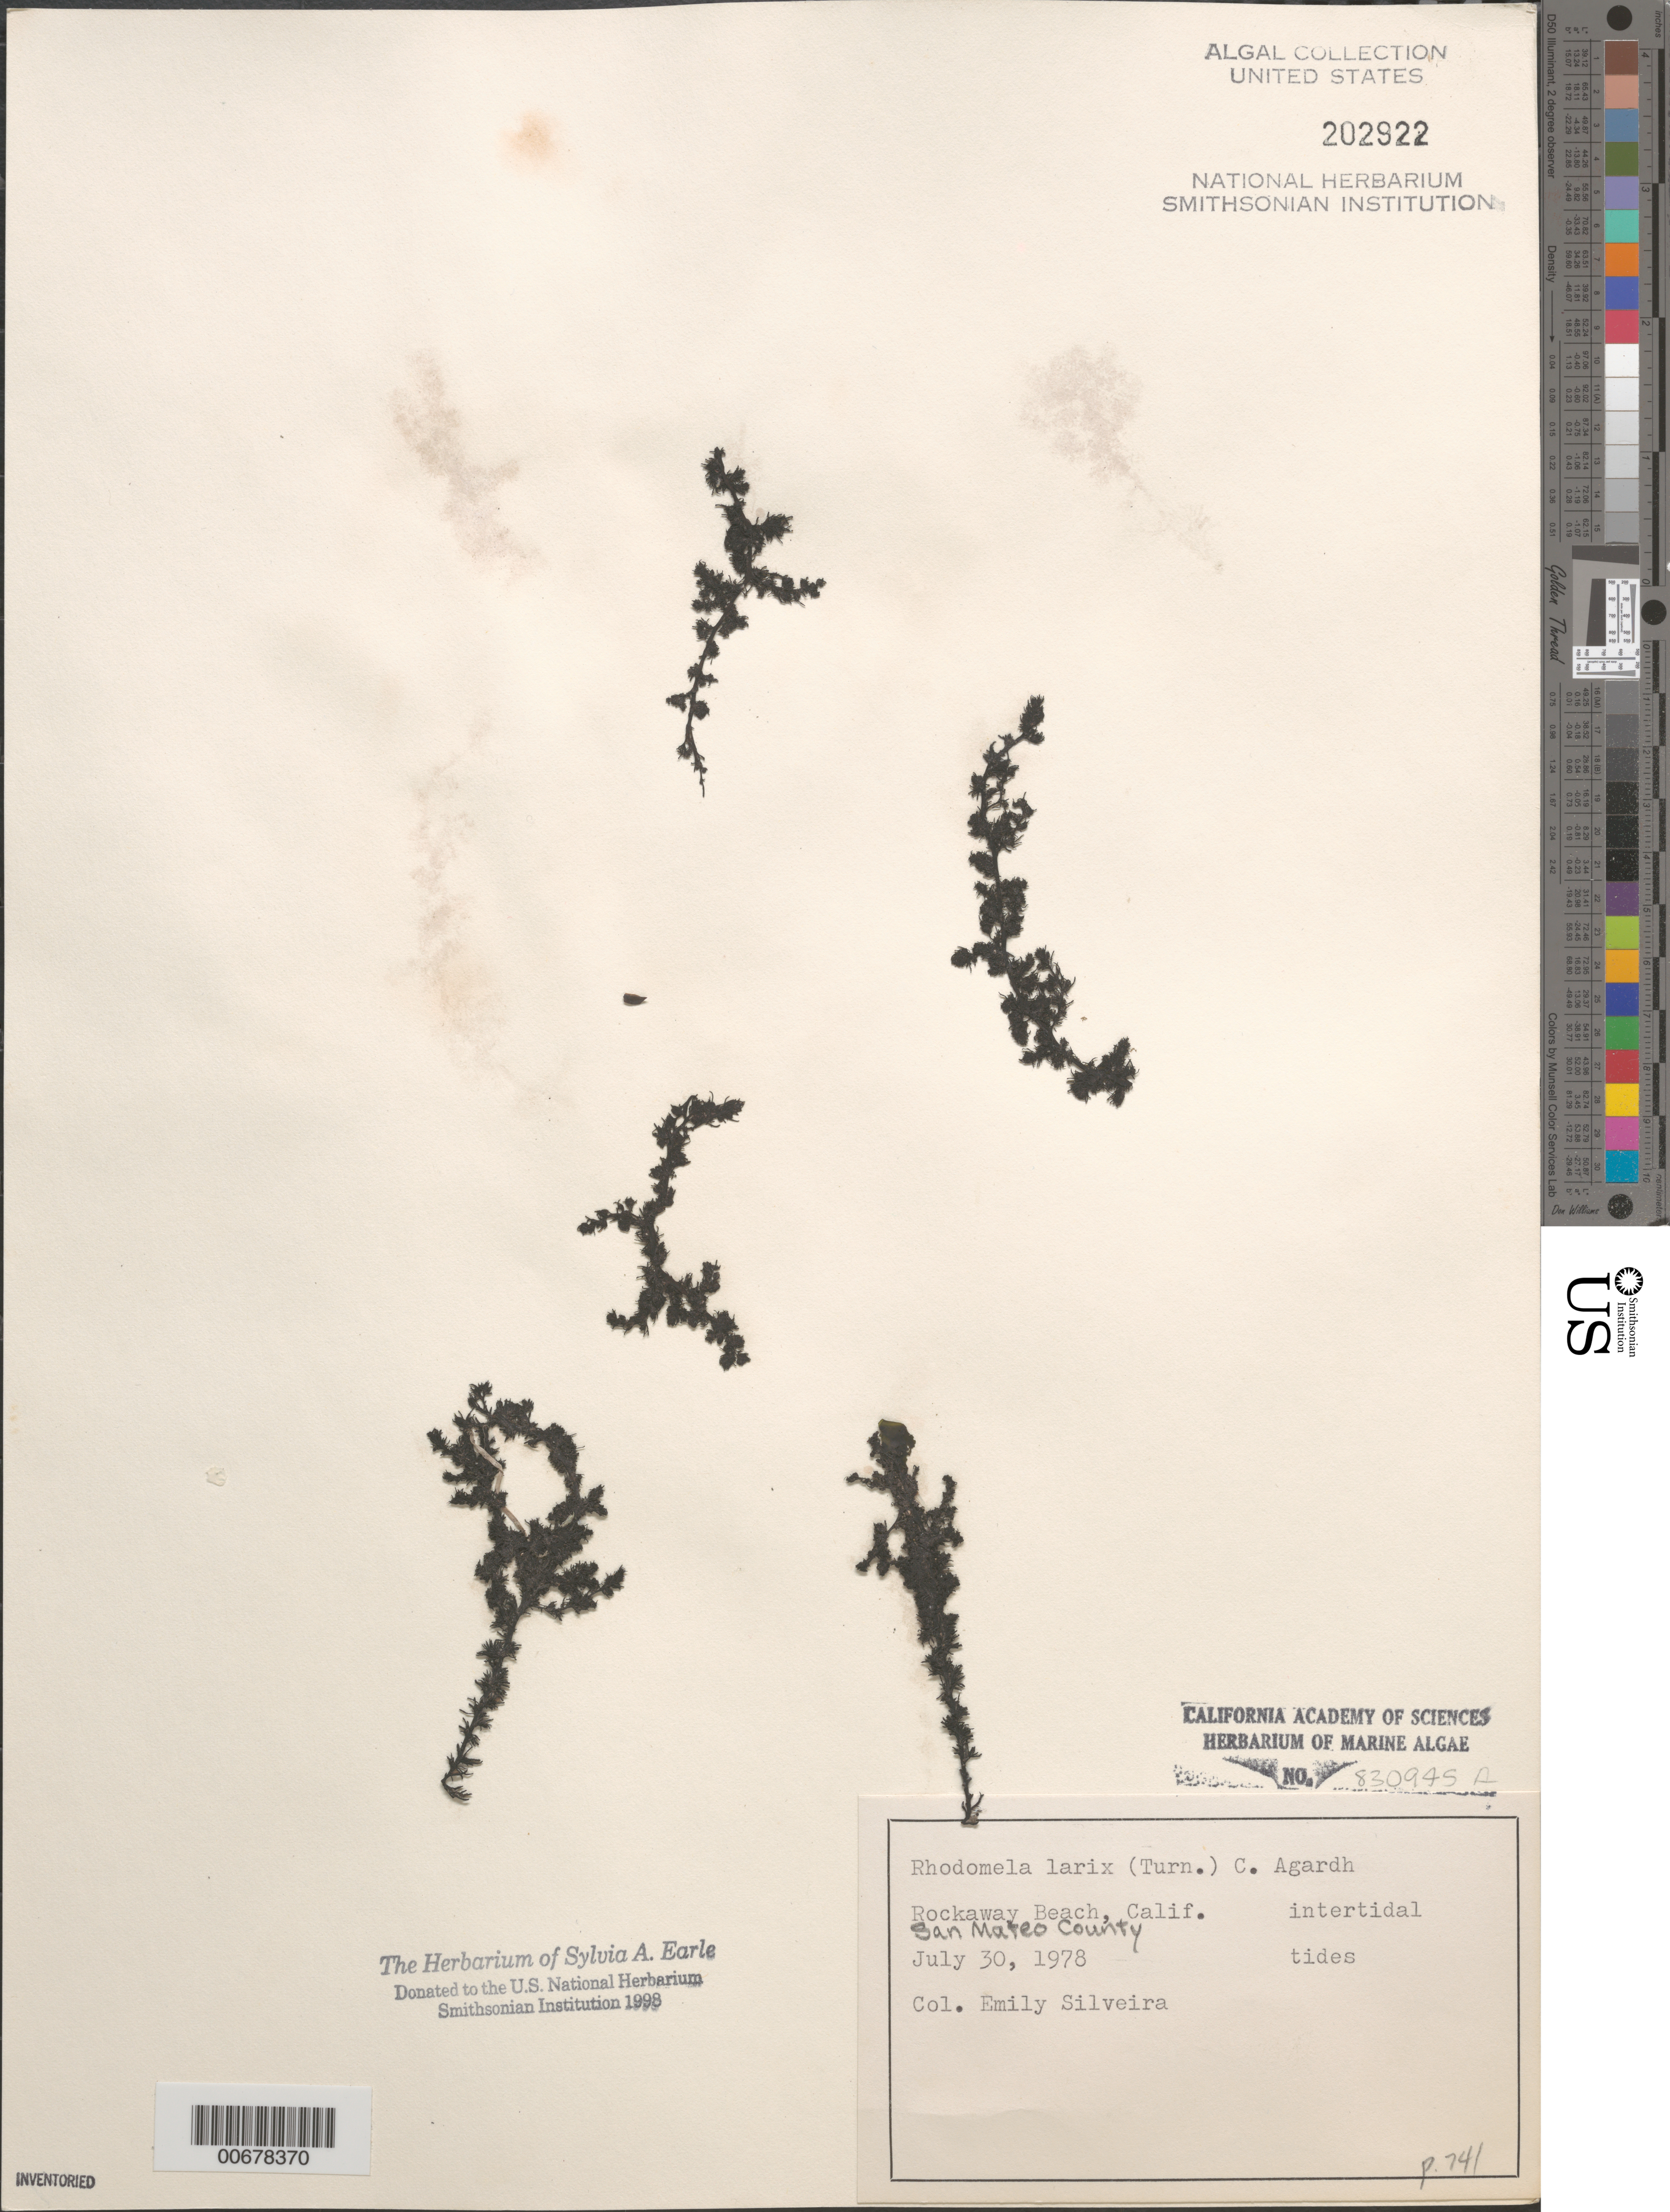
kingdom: Plantae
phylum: Rhodophyta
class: Florideophyceae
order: Ceramiales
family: Rhodomelaceae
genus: Neorhodomela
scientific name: Neorhodomela larix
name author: (Turner) Masuda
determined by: Algae name updating Project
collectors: E. A. Silveira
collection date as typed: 30 Jul 1978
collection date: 1978-07-30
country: United States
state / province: California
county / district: San Mateo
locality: Rockaway Beach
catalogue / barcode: US 202922